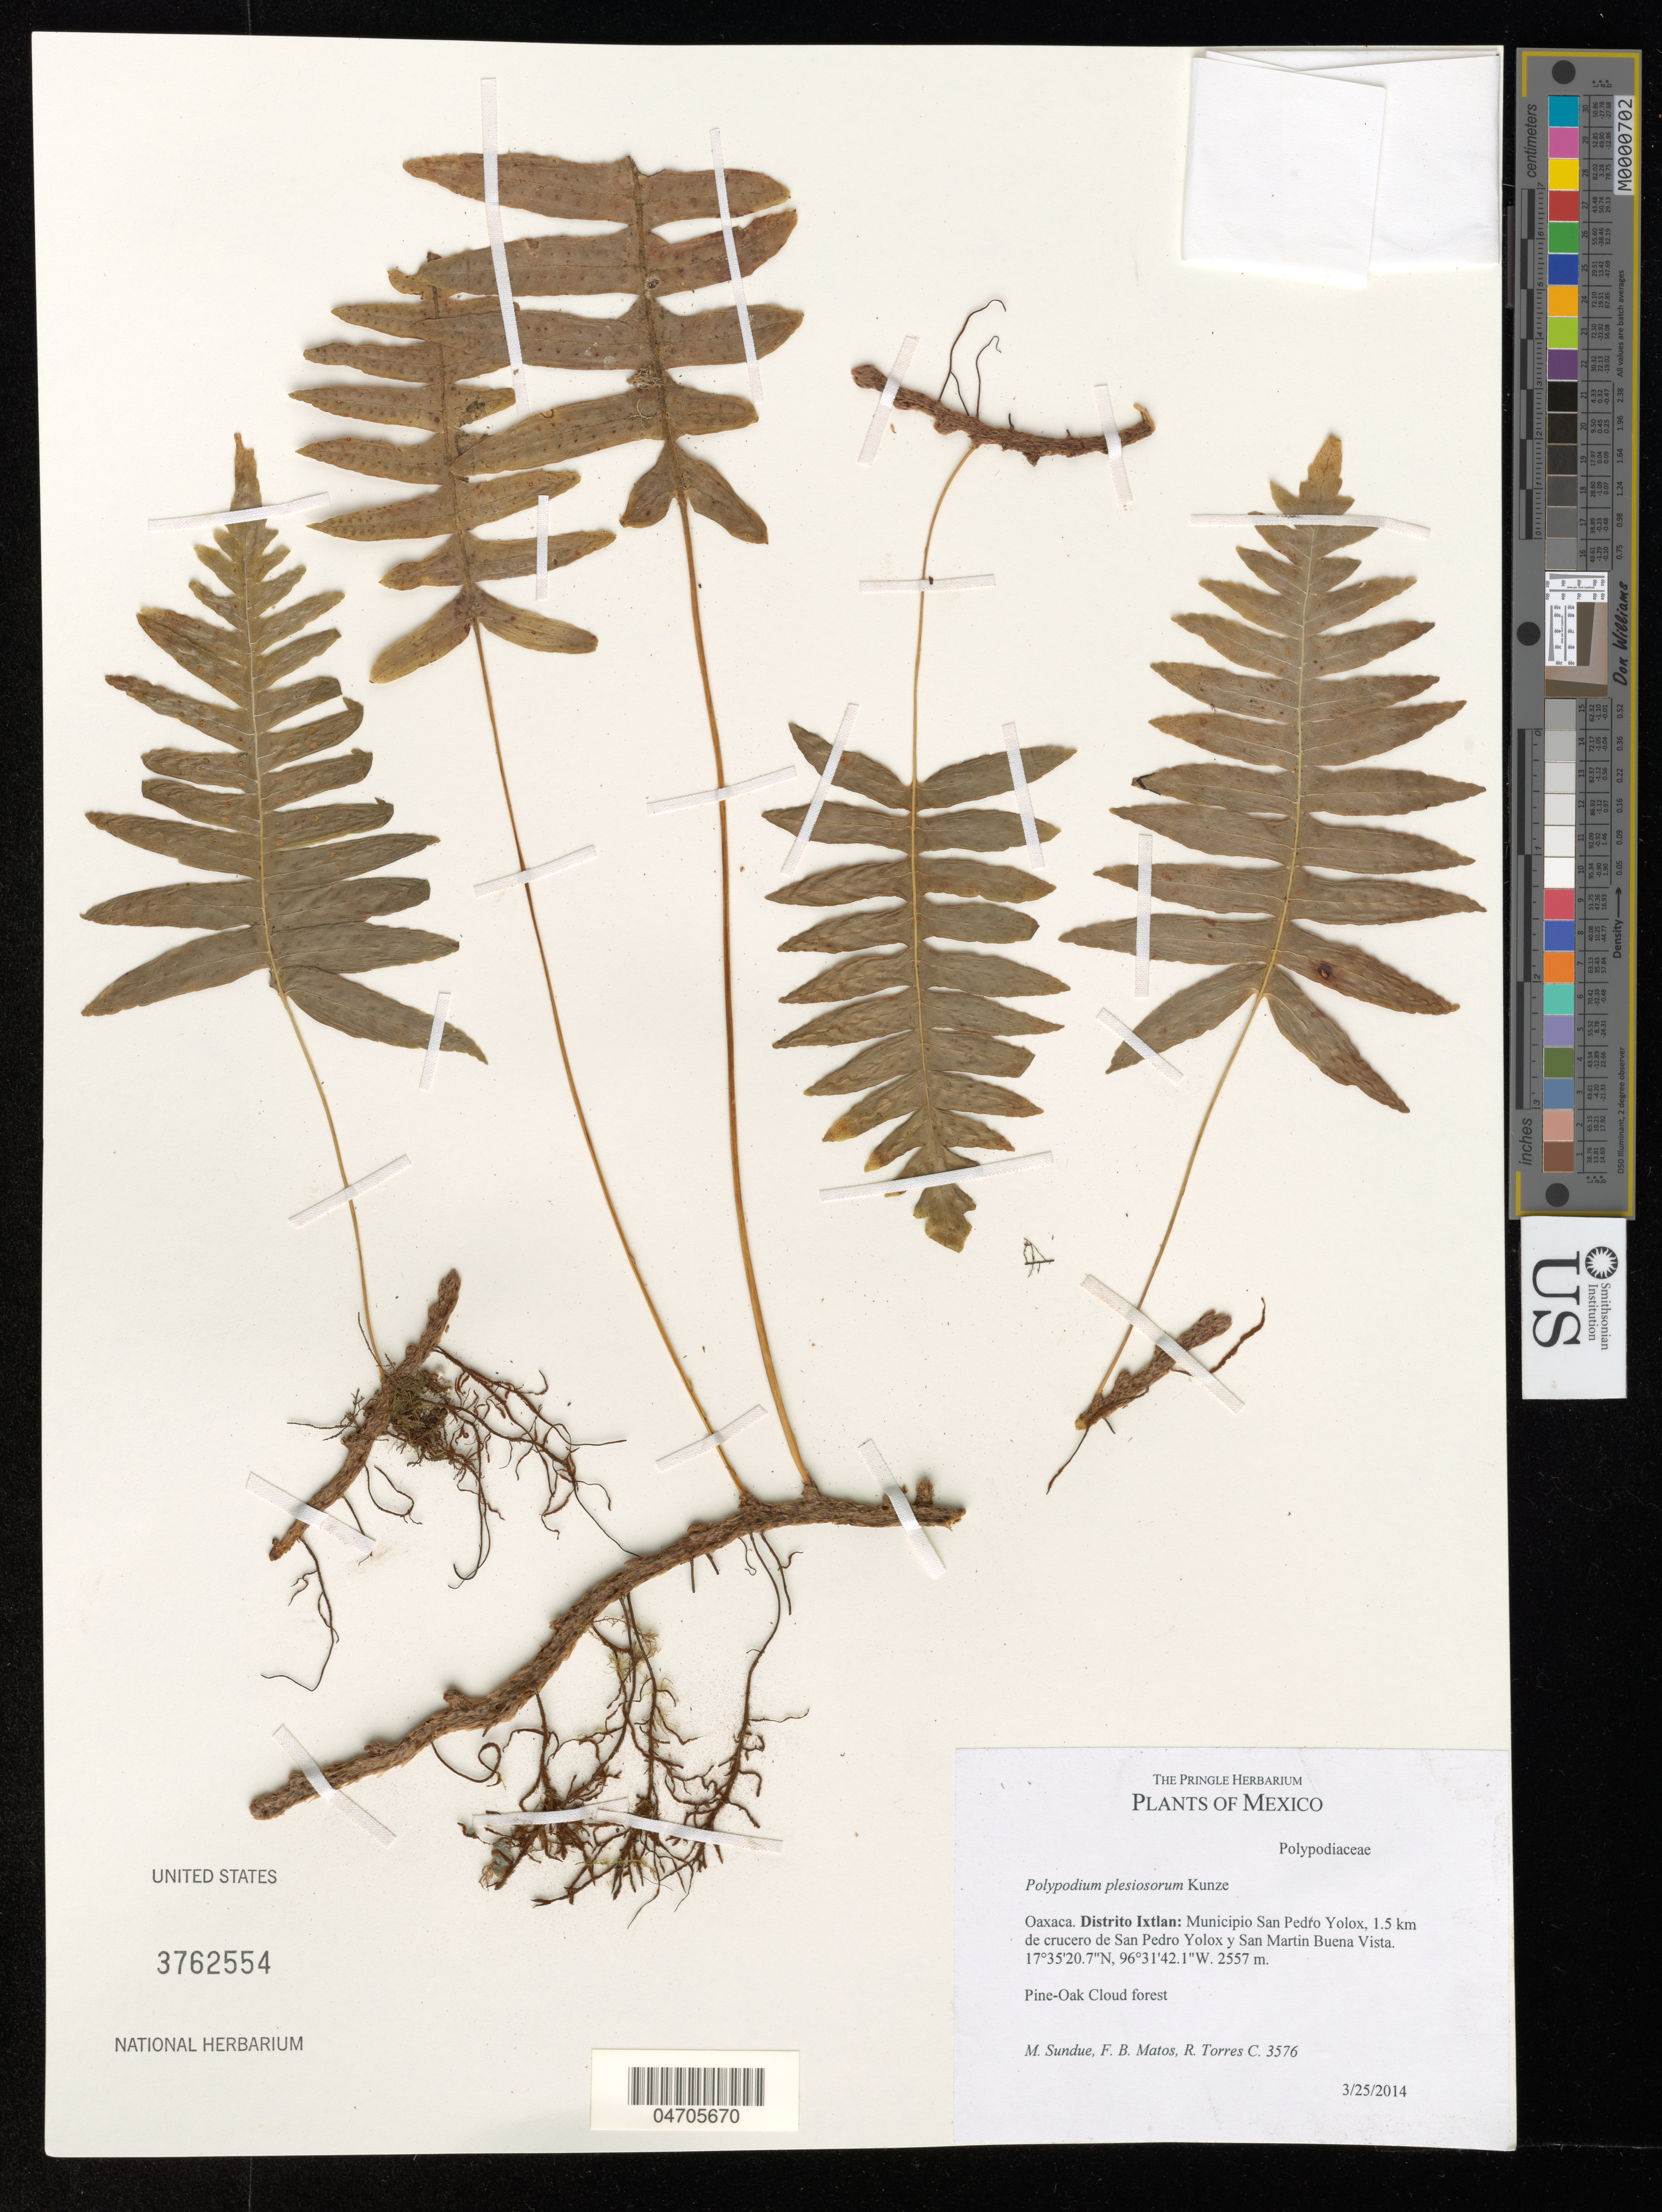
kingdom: Plantae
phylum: Tracheophyta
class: Polypodiopsida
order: Polypodiales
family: Polypodiaceae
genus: Polypodium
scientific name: Polypodium plesiosorum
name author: Kunze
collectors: M. Sundue, F. Matos & R. Torres C.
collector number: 3576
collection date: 2014-03-25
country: Mexico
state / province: Oaxaca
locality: Distrito Ixtlan: Municipio San Pedro Yolox, 1.5 km de crucero de San Pedro Yolox y San Martin Buena Vista.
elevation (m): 2557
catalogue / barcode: US 3762554